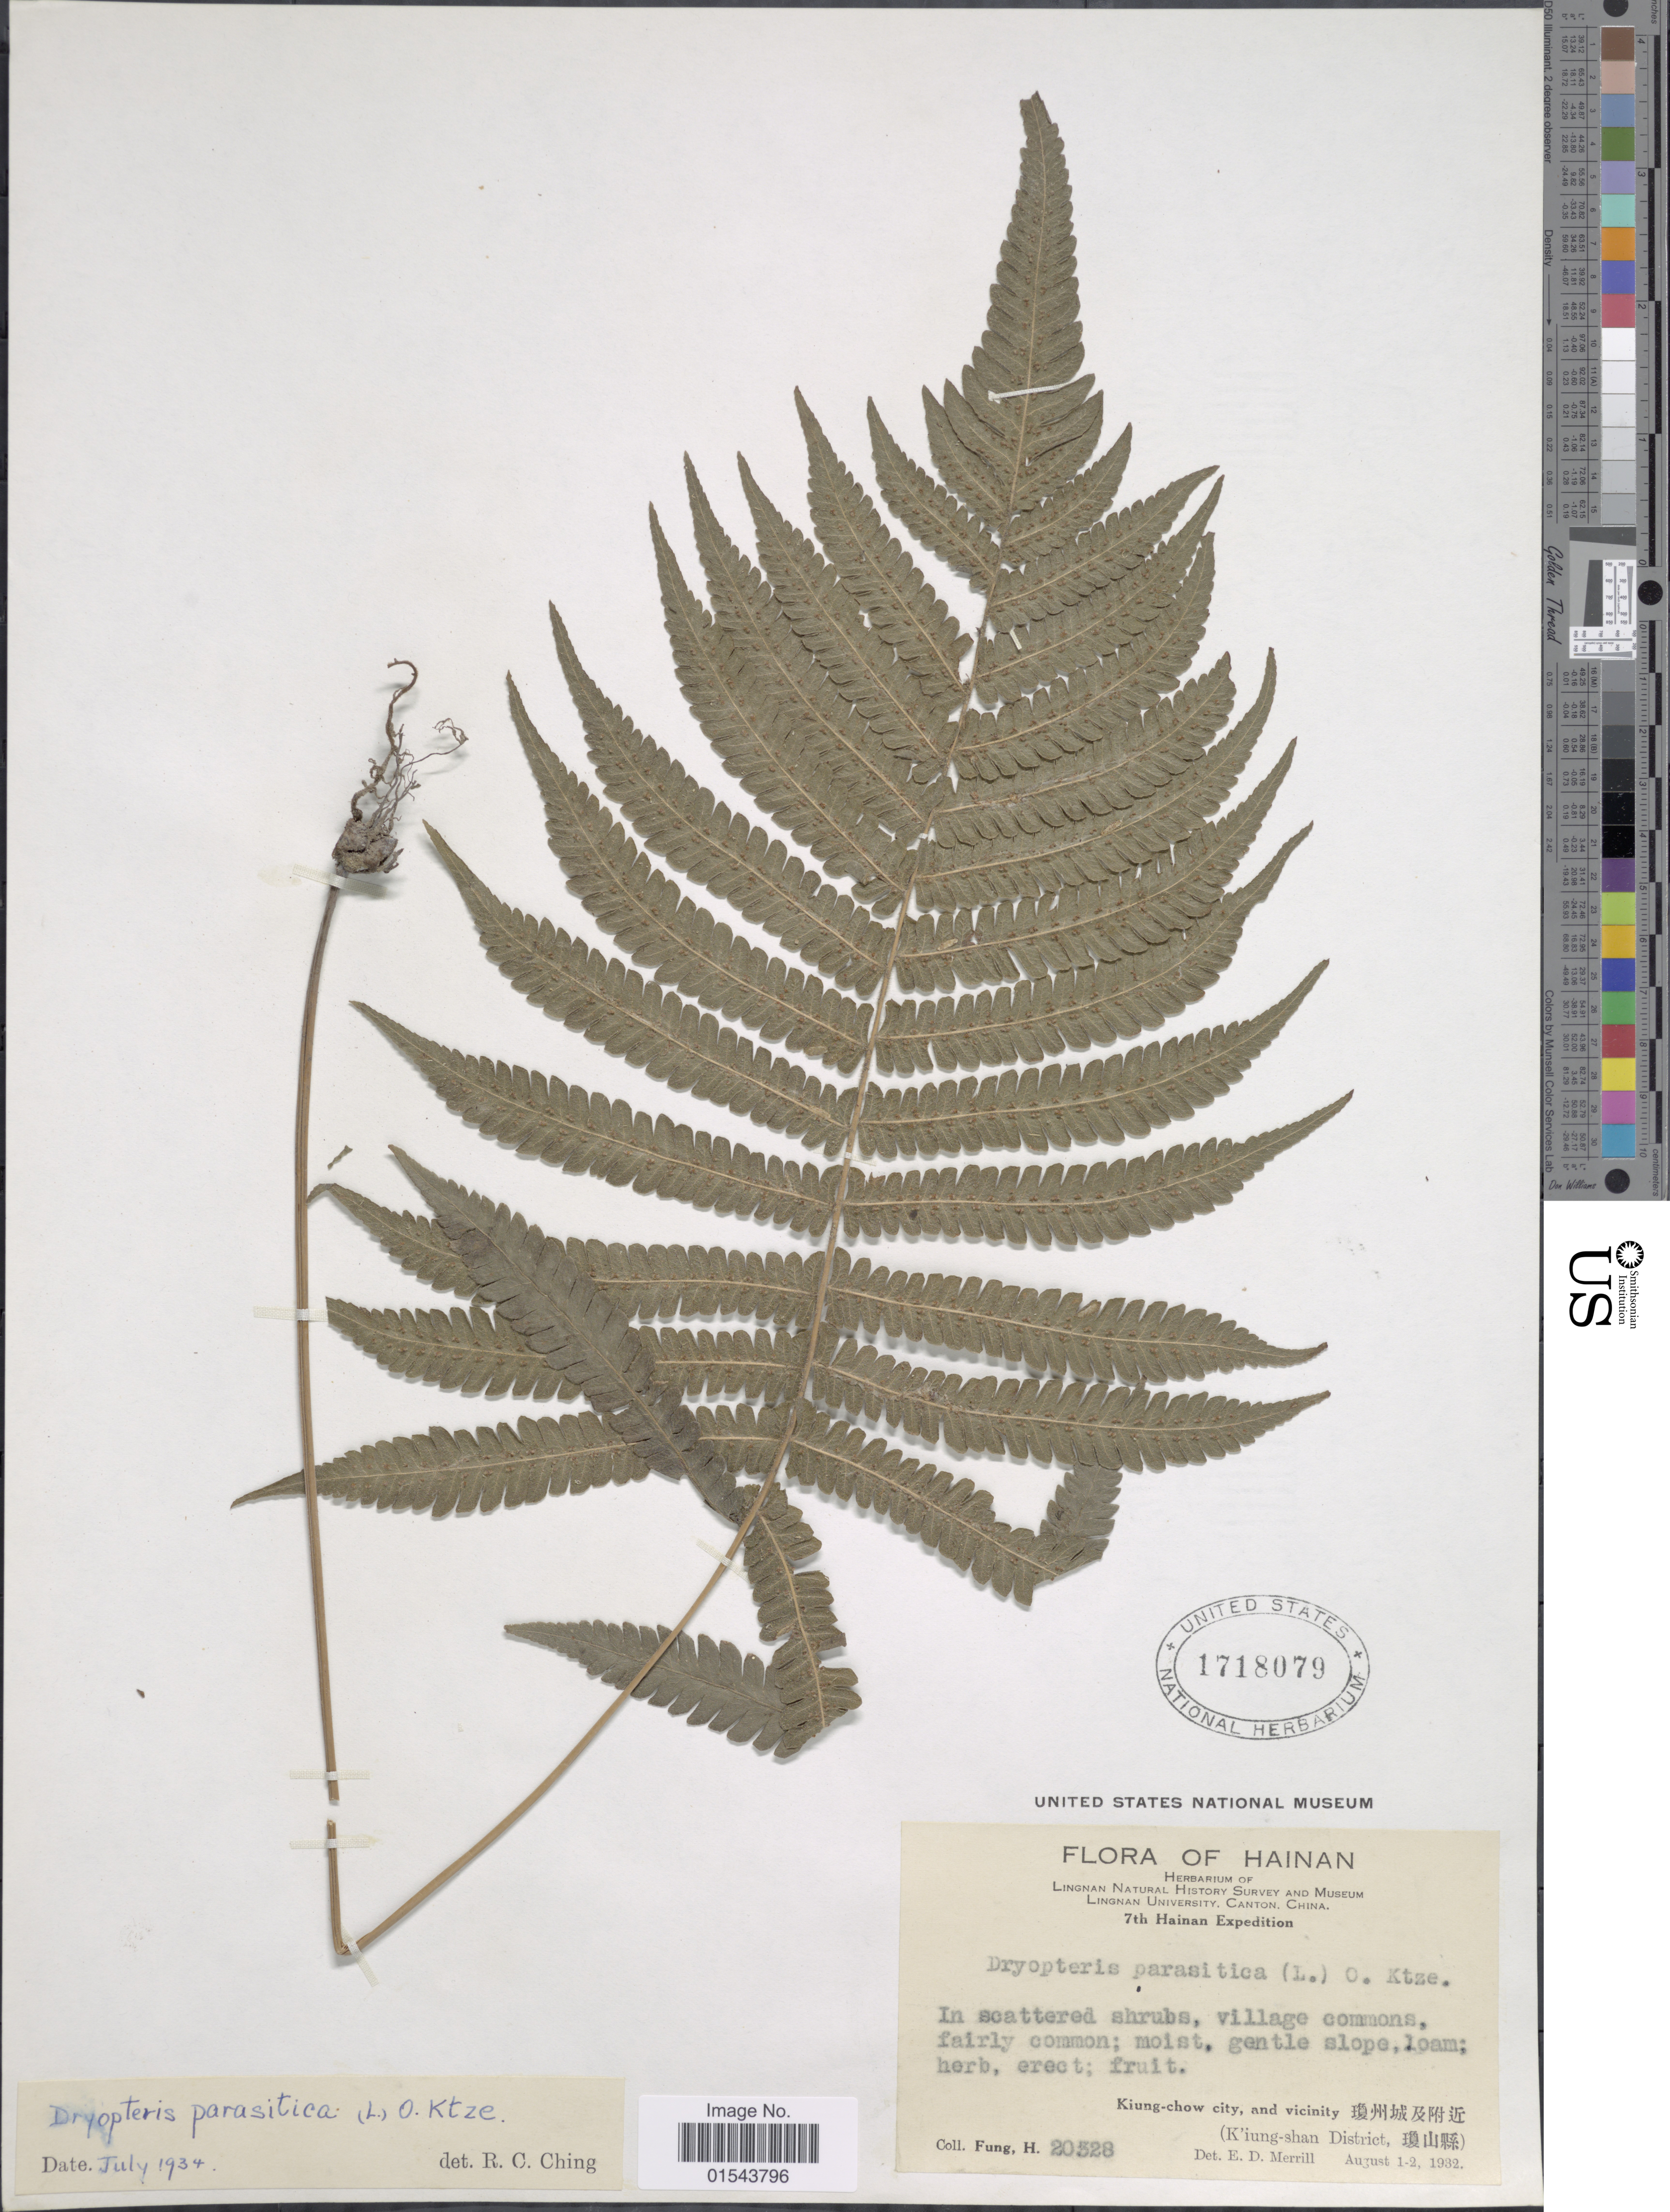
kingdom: Plantae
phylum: Tracheophyta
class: Polypodiopsida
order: Polypodiales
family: Thelypteridaceae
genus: Christella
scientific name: Christella parasitica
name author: (L.) H. Lév.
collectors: H. Fung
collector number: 20528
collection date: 1932-08-01/1932-08-02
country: China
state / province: Hainan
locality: Kiung-chow city, and vicinity (K'iung-shan District)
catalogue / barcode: US 1718079